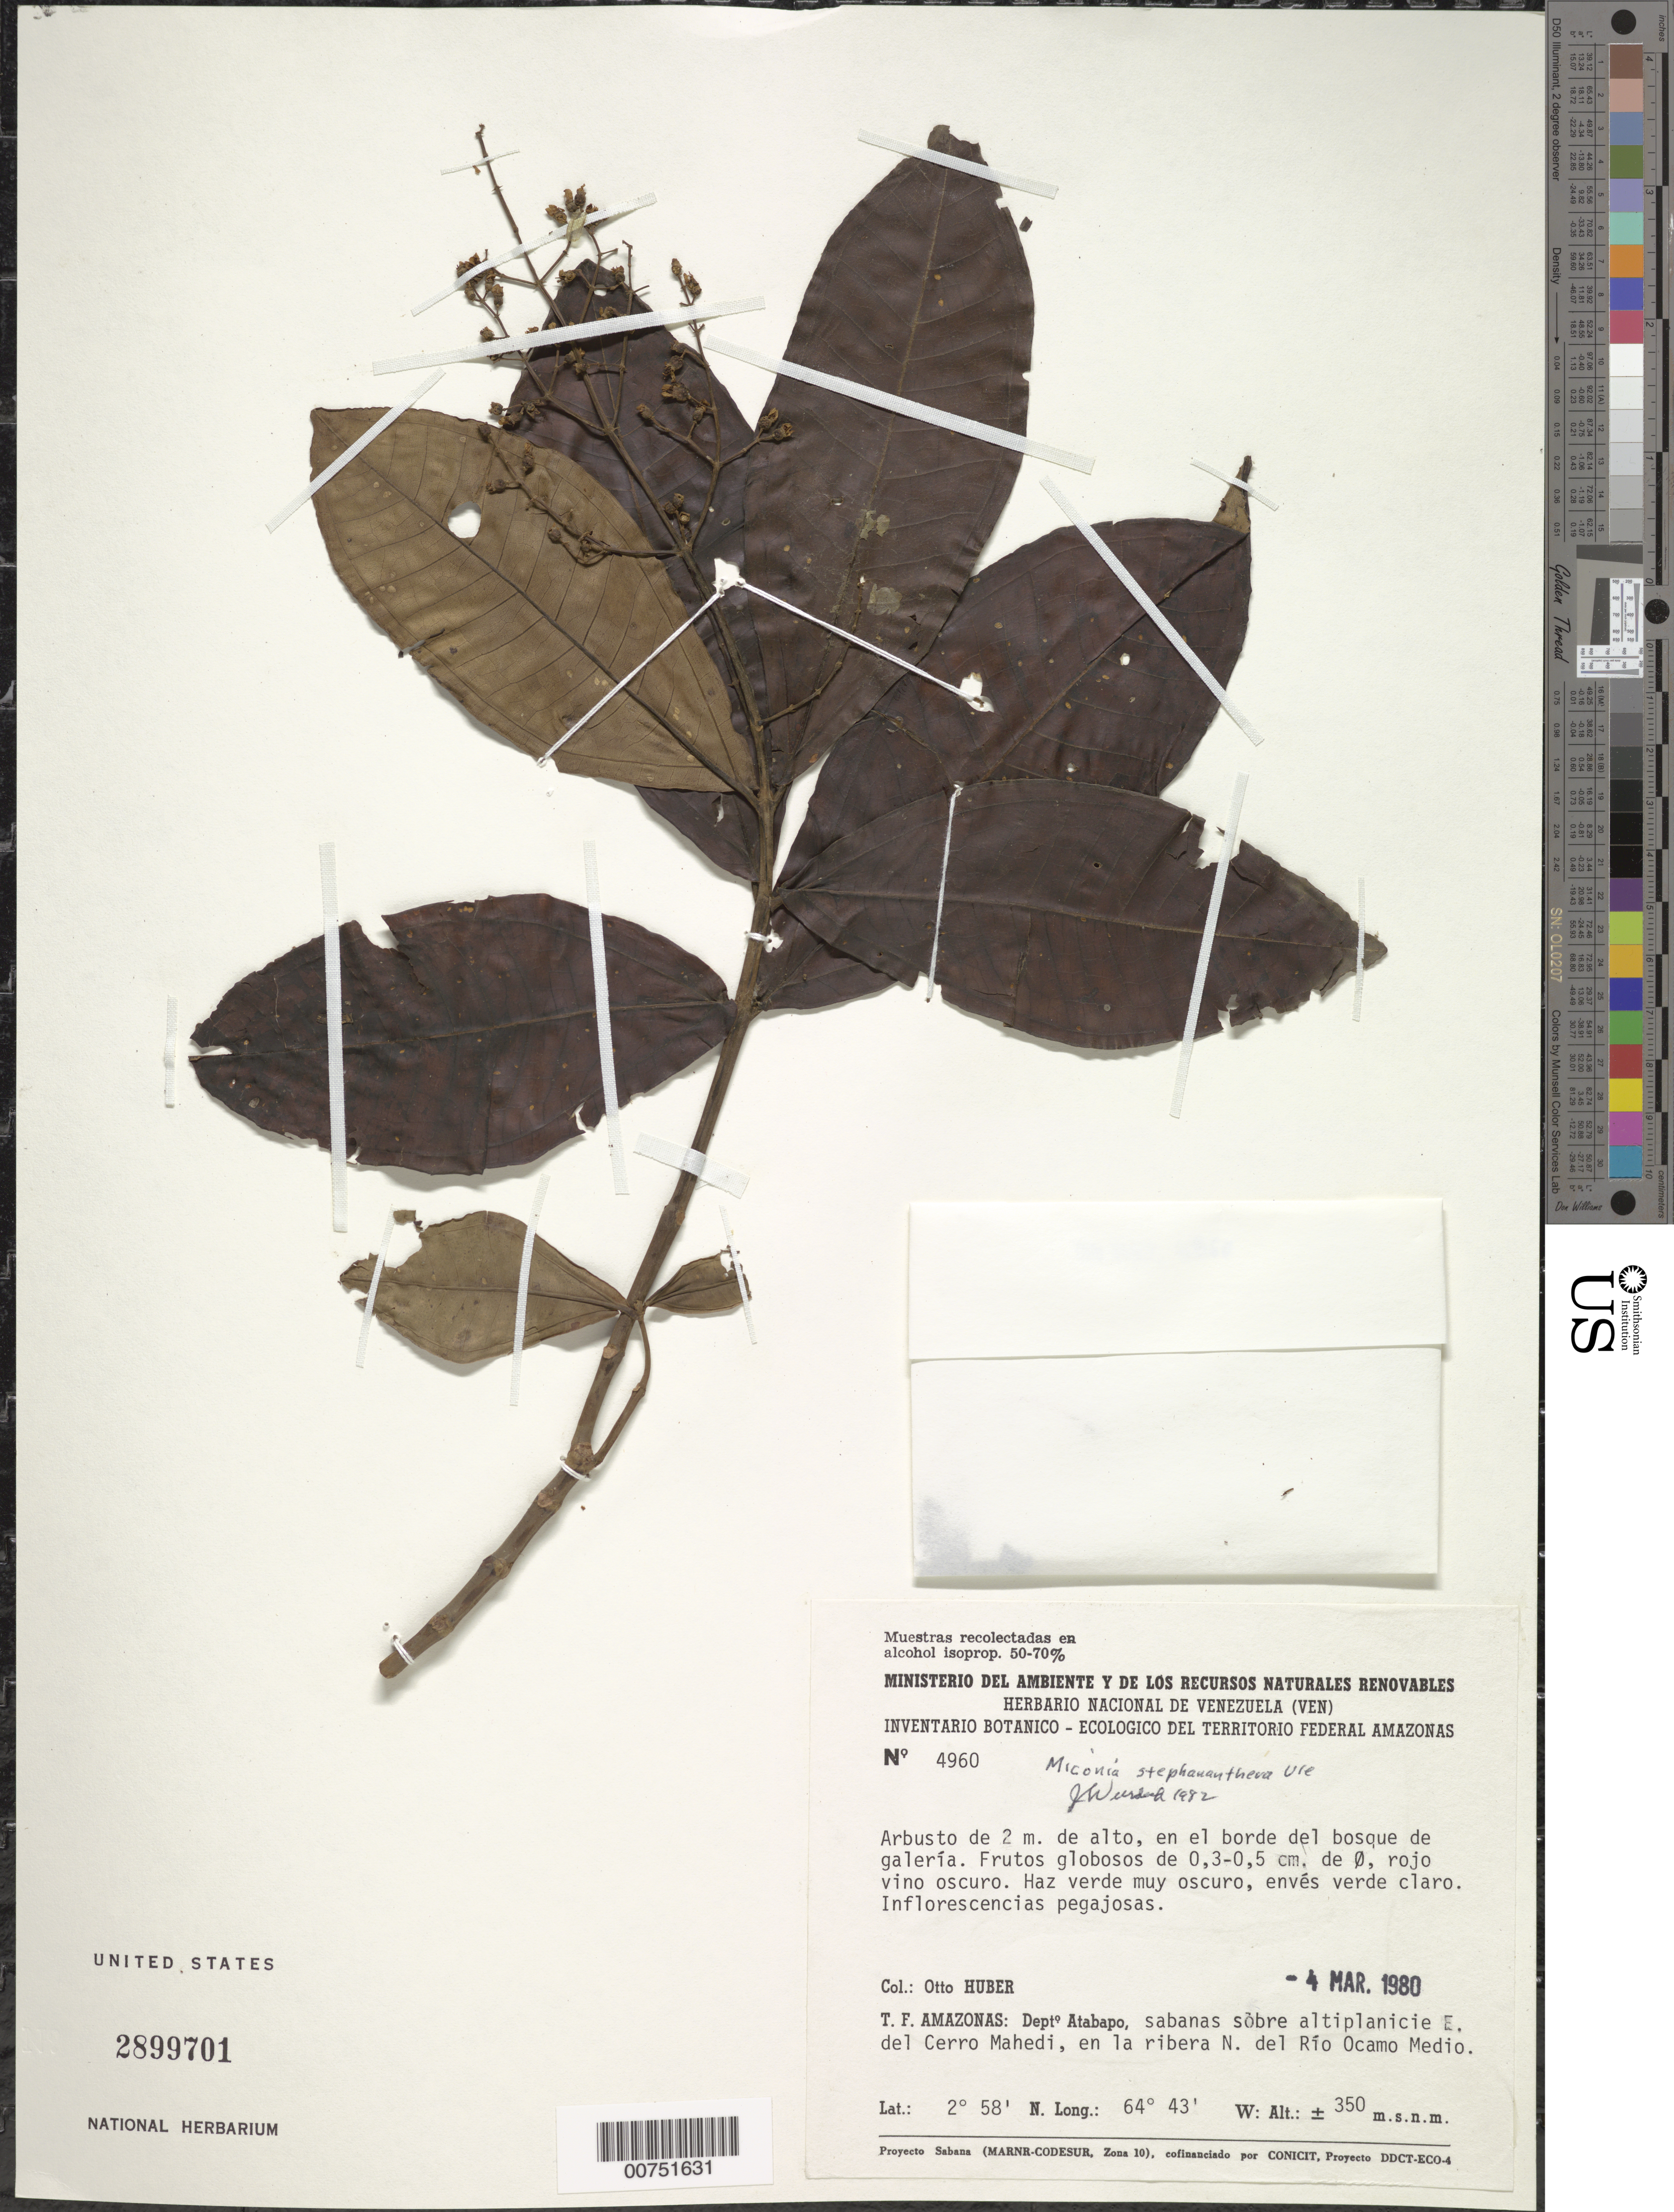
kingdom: Plantae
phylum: Tracheophyta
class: Magnoliopsida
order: Myrtales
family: Melastomataceae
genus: Miconia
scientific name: Miconia stephananthera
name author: Ule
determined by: Wurdack, John J., (US), US (UNITED STATES)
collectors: O. Huber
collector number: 4960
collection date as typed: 4-Mar-80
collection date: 1980-03-04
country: Venezuela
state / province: Amazonas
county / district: Atabapo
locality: E of Cerro Mahedi, N del Río Ocamo Medio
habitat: Sabanas sobre altiplainicie; en el borde del bosque de galeria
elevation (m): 350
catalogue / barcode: US 2899701